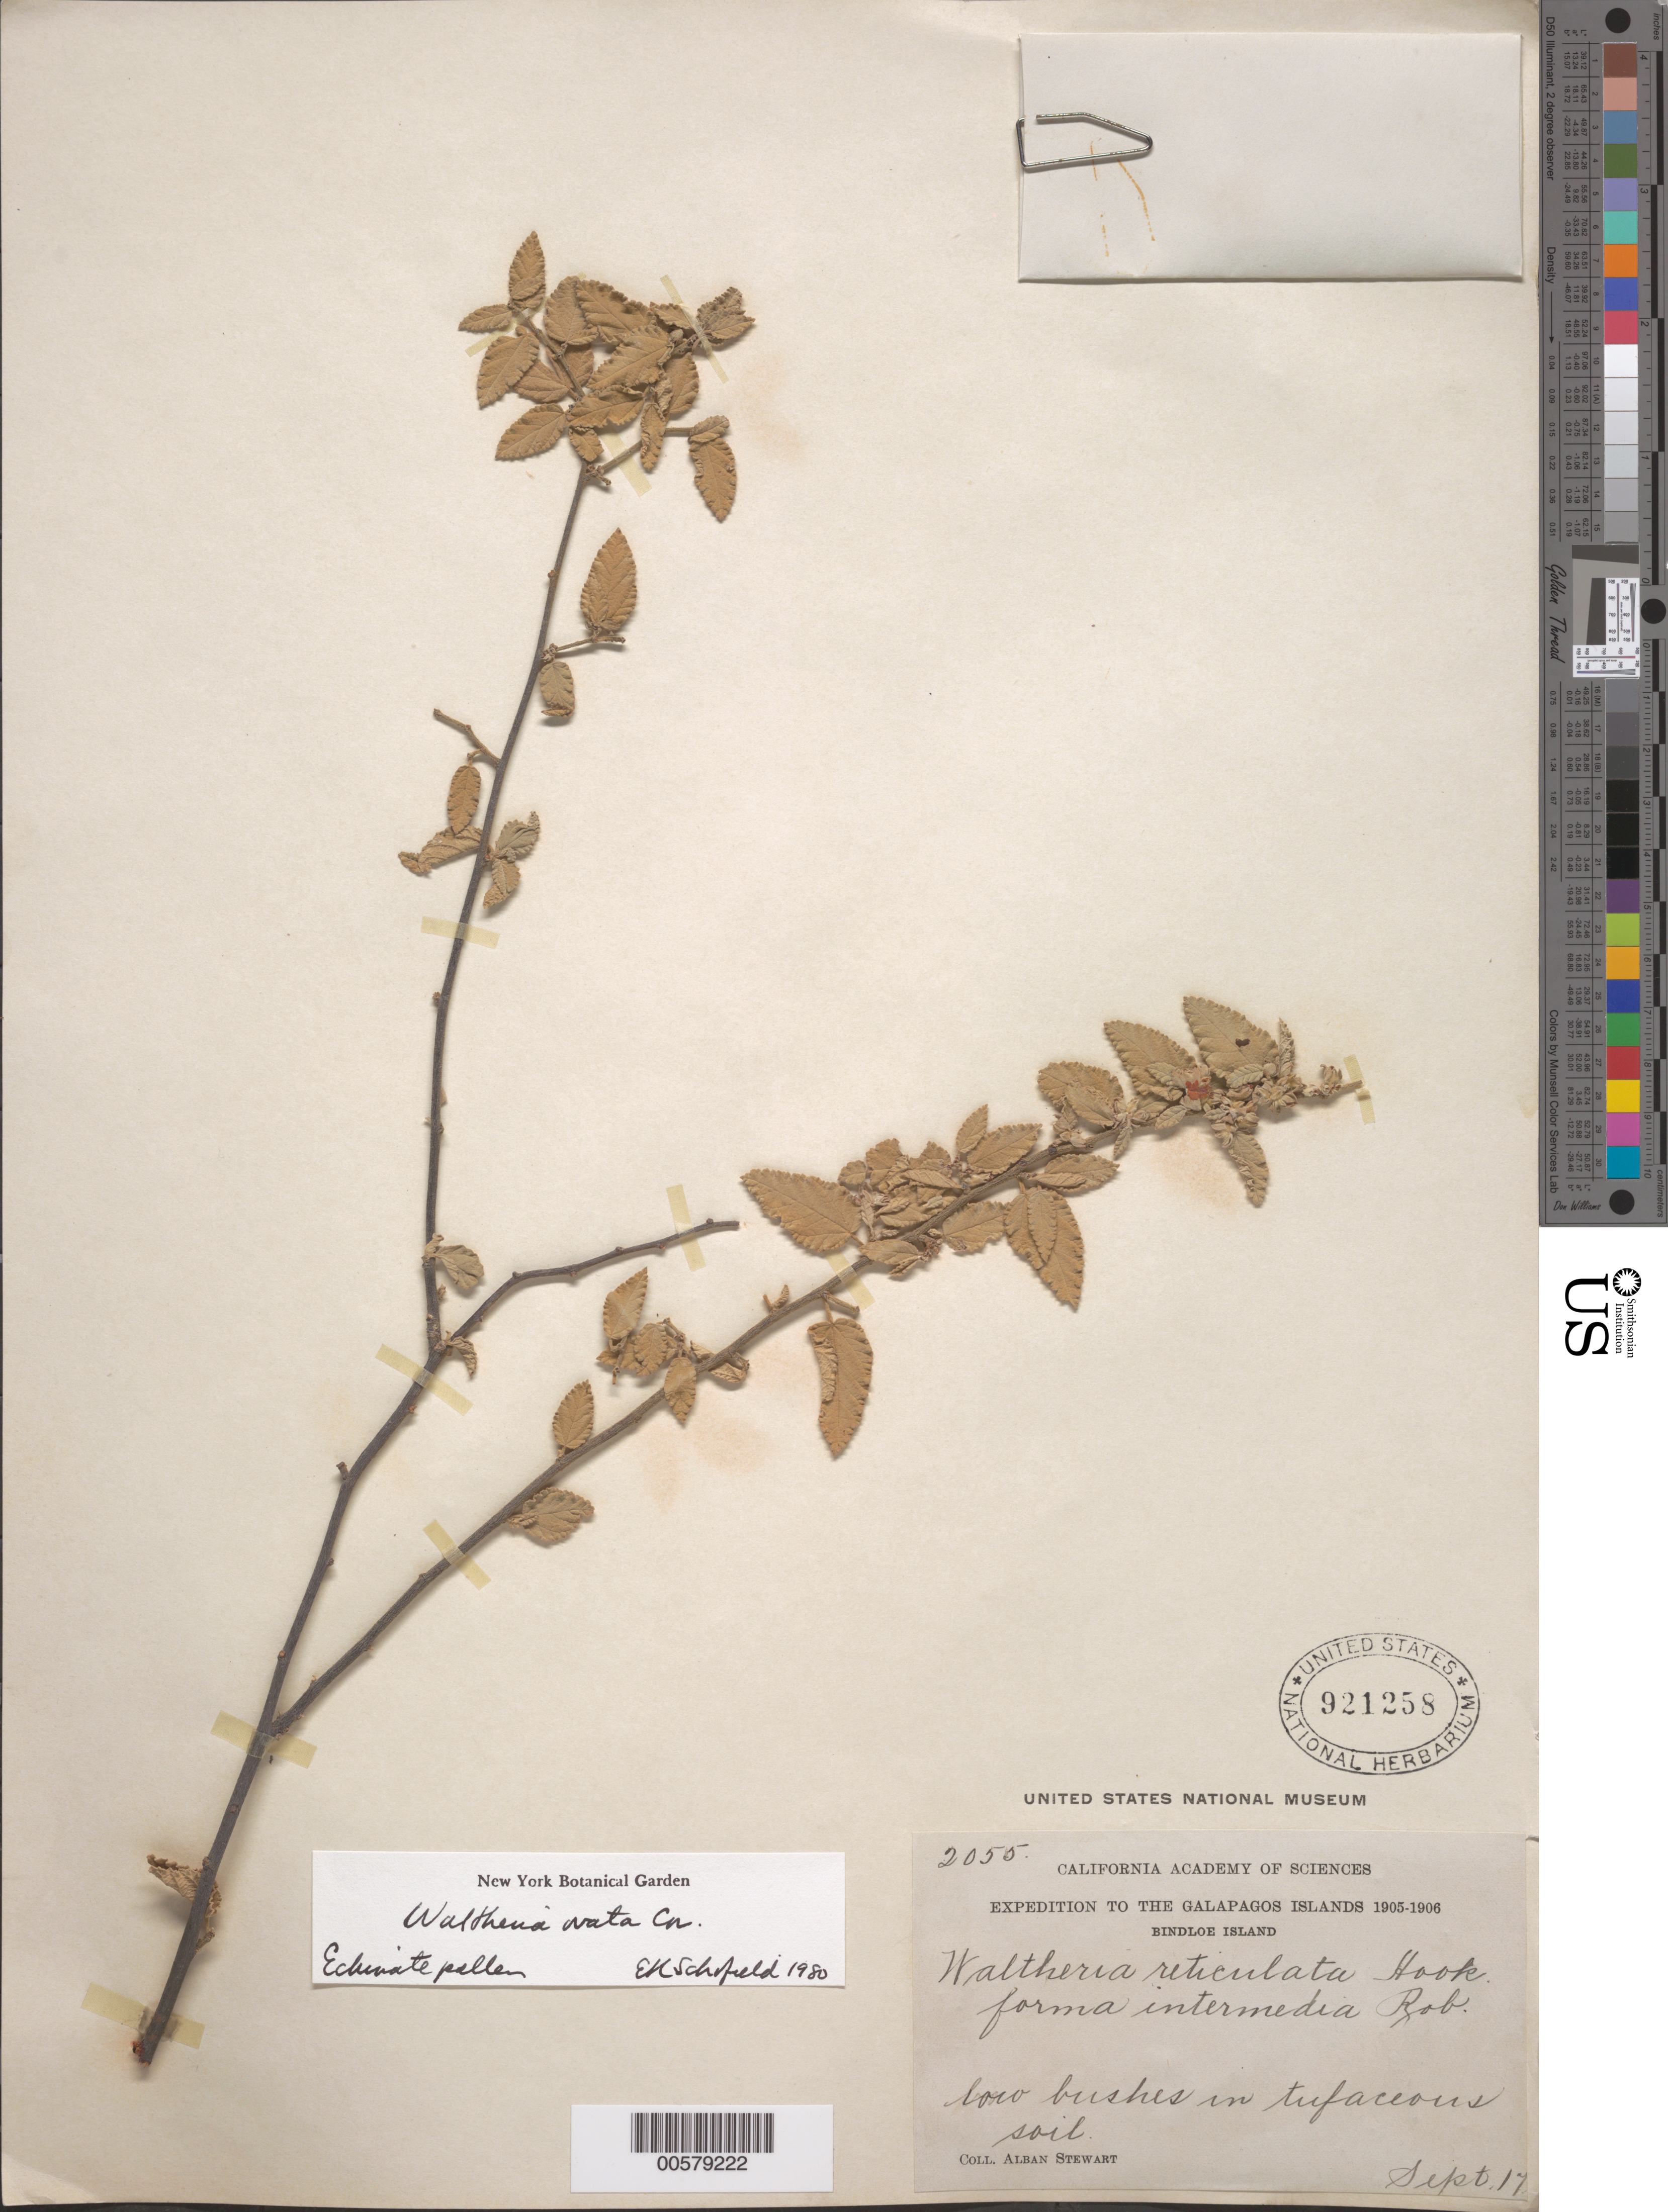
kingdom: Plantae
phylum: Tracheophyta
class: Magnoliopsida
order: Malvales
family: Malvaceae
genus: Waltheria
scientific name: Waltheria ovata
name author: Cav.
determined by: Schofield, E. K.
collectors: A. Stewart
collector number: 2055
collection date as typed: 17 Sep 1905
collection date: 1905-09-17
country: Ecuador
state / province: Colón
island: Marchena [Bindloe]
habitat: In tufaceous soil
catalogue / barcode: US 921258